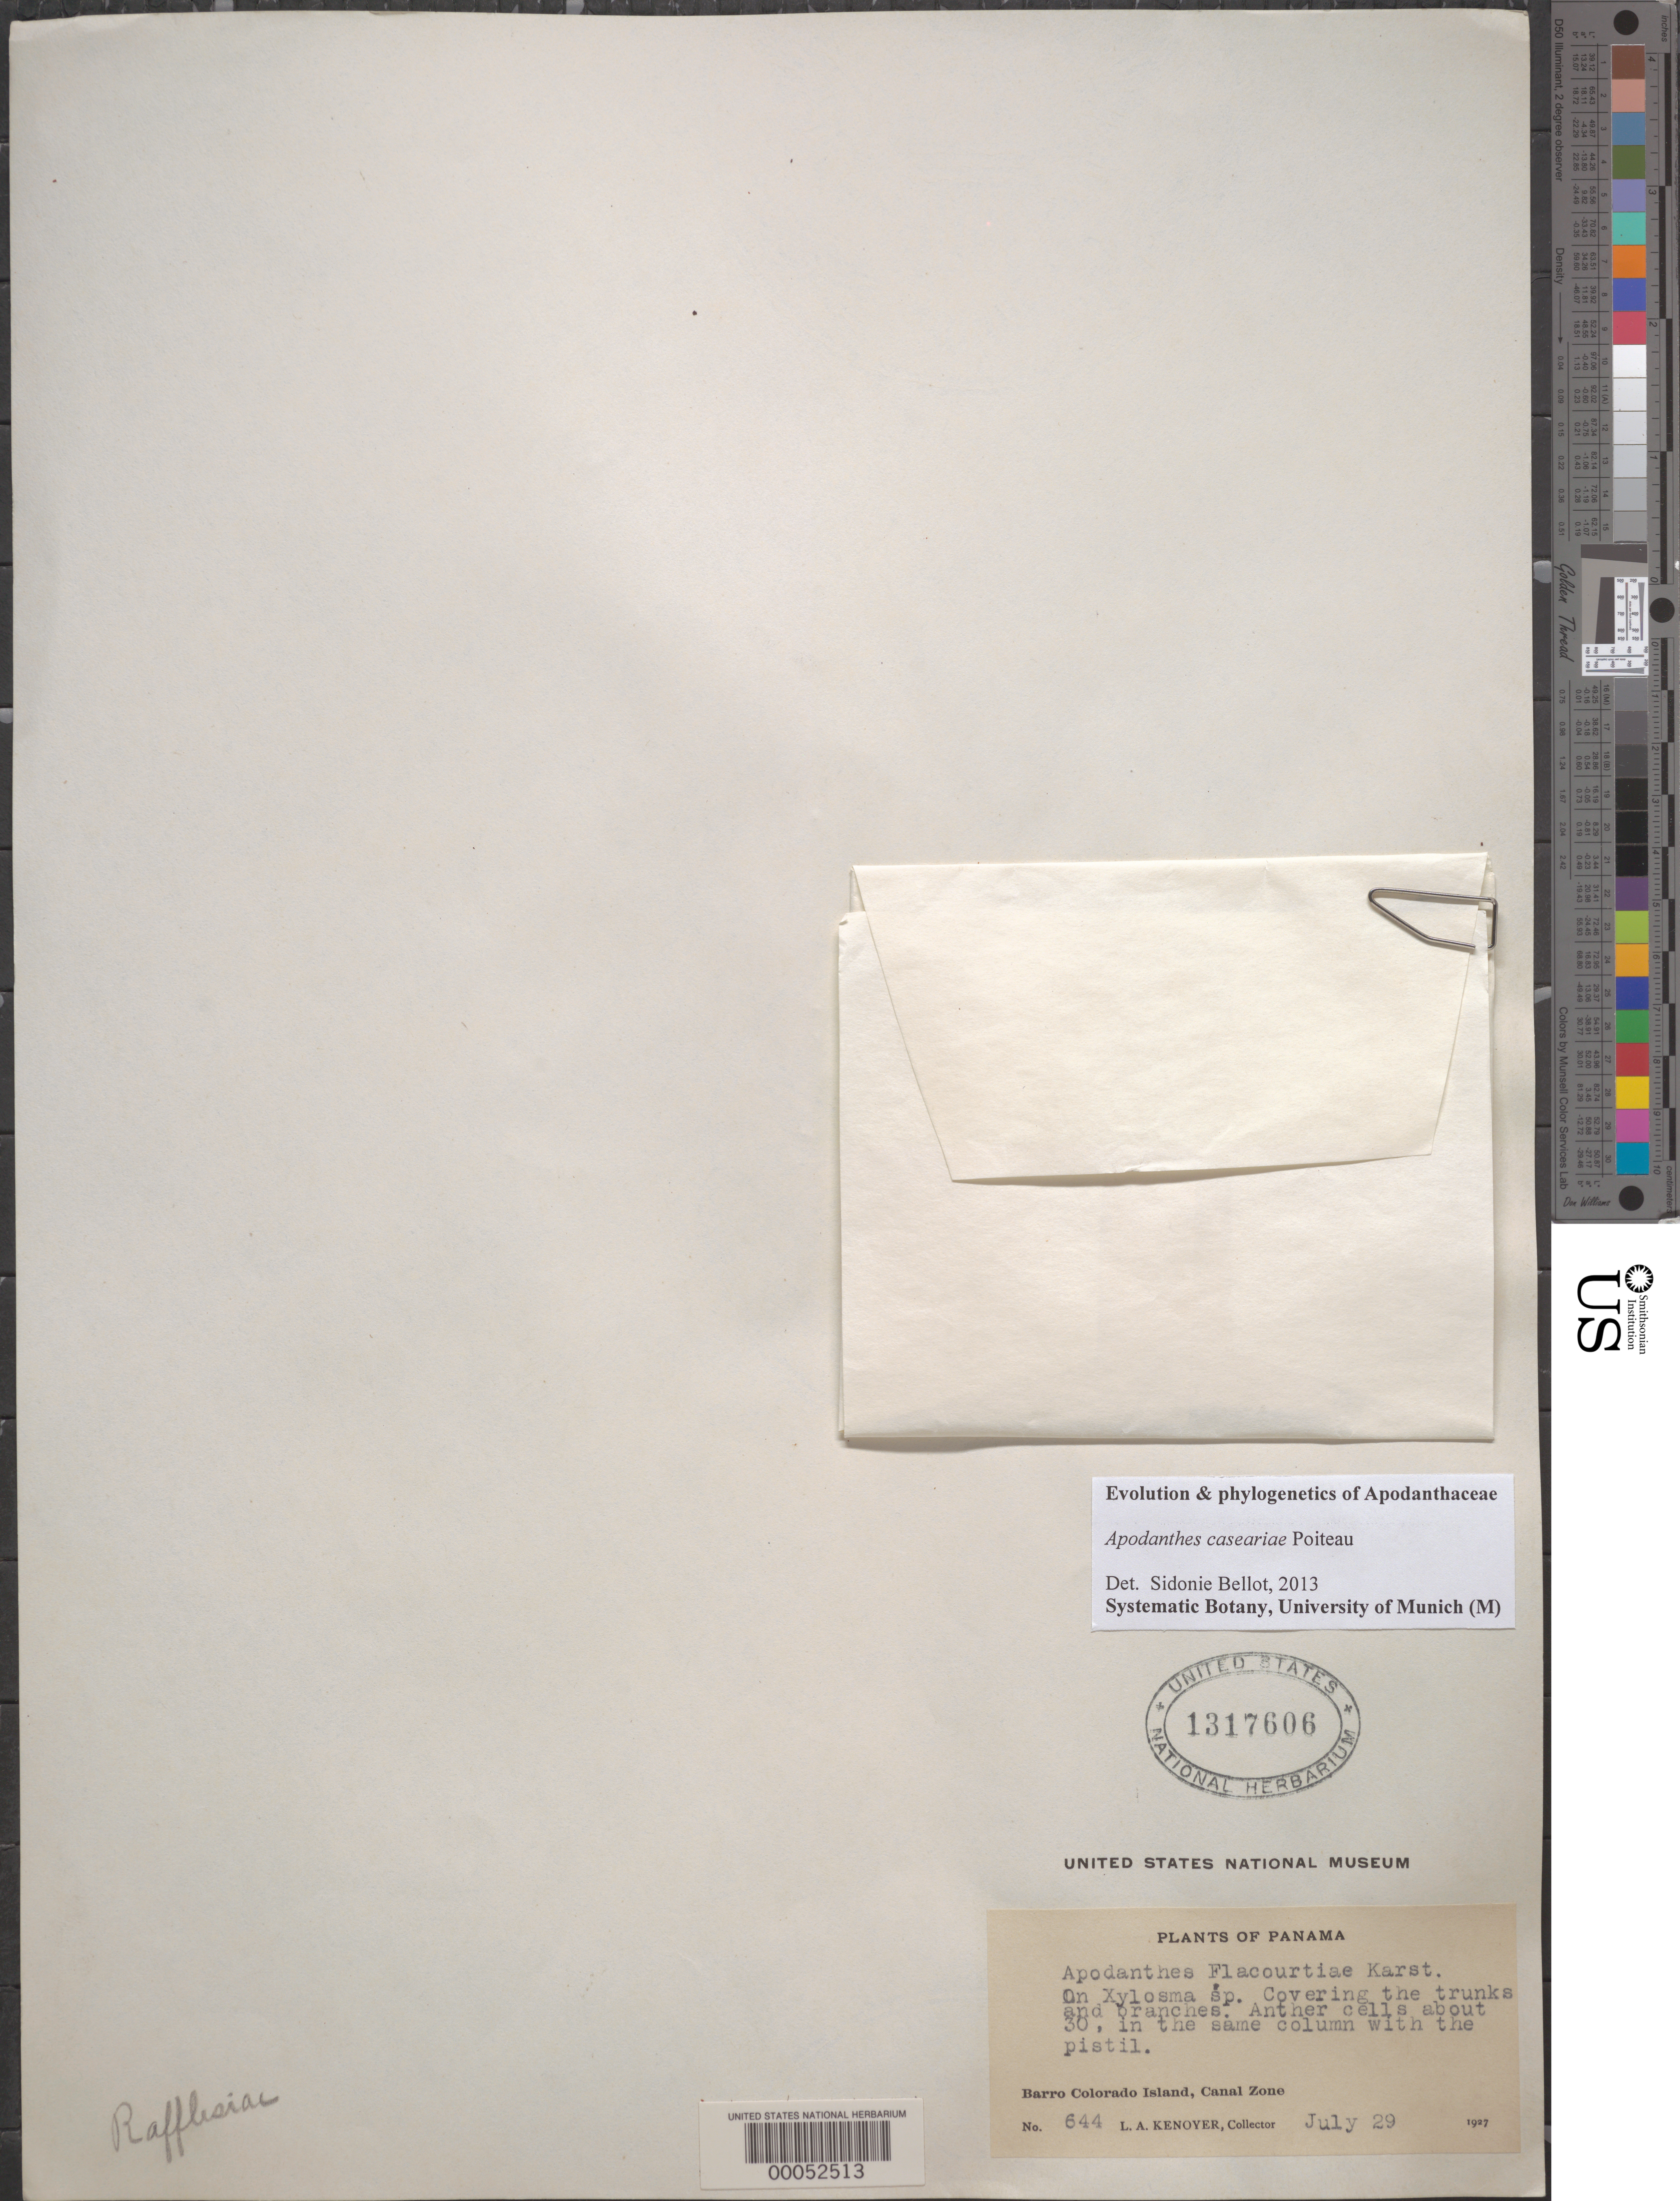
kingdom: Plantae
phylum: Tracheophyta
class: Magnoliopsida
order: Cucurbitales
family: Apodanthaceae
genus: Apodanthes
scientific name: Apodanthes caseariae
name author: Poit.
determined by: Bellot, Sidonie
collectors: L. A. Kenoyer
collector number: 644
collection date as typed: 29 Jul 1927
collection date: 1927-07-29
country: Panama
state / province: Panamá Oeste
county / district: Canal Zone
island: Barro Colorado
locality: Barro Colorado I.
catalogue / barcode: US 1317606